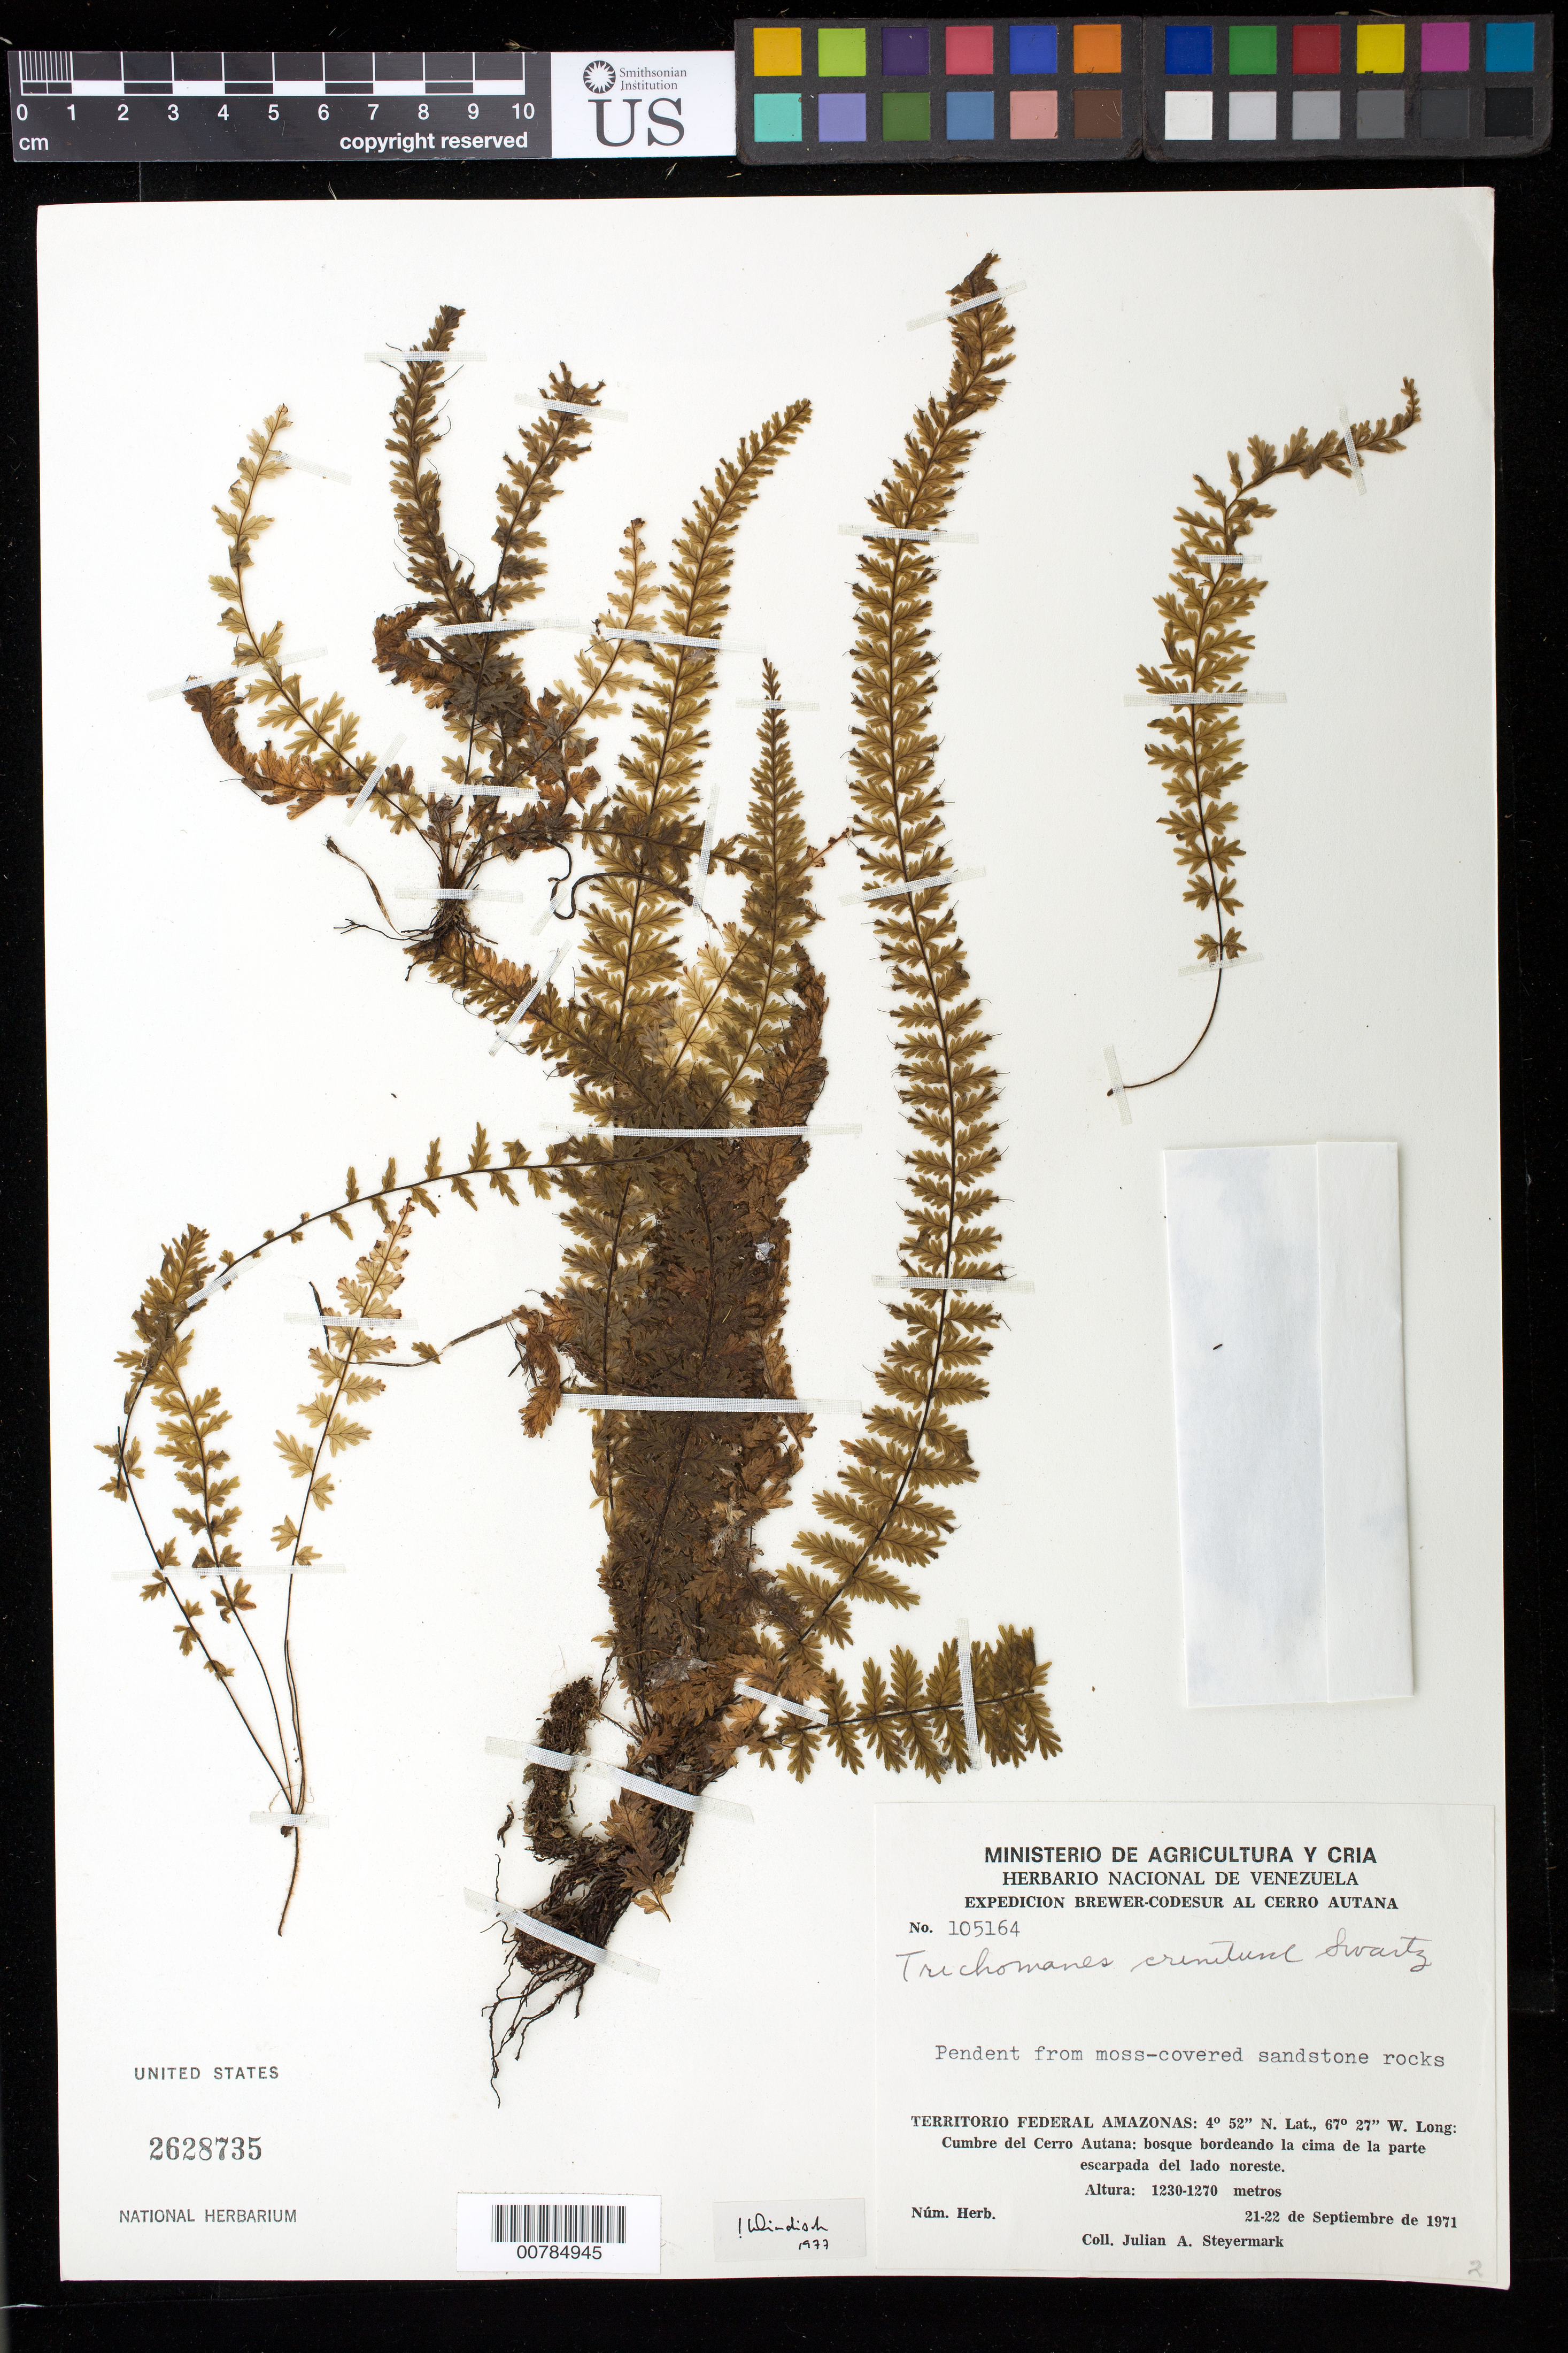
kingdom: Plantae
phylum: Tracheophyta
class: Polypodiopsida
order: Hymenophyllales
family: Hymenophyllaceae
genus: Trichomanes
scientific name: Trichomanes crinitum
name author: Sw.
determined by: Windisch, Paulo Guenter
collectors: J. Steyermark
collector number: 105164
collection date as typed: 21-Sep-71 to 22-Sep-71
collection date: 1971-09-21/1971-09-22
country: Venezuela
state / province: Amazonas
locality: Cerro Autana, cumbre, de la parte escarpada del lado NE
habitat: Bosque bordeando la cima de la parte escarpada del lado noreste; moss-covered sandstone rocks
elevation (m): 1230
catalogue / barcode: US 2628735